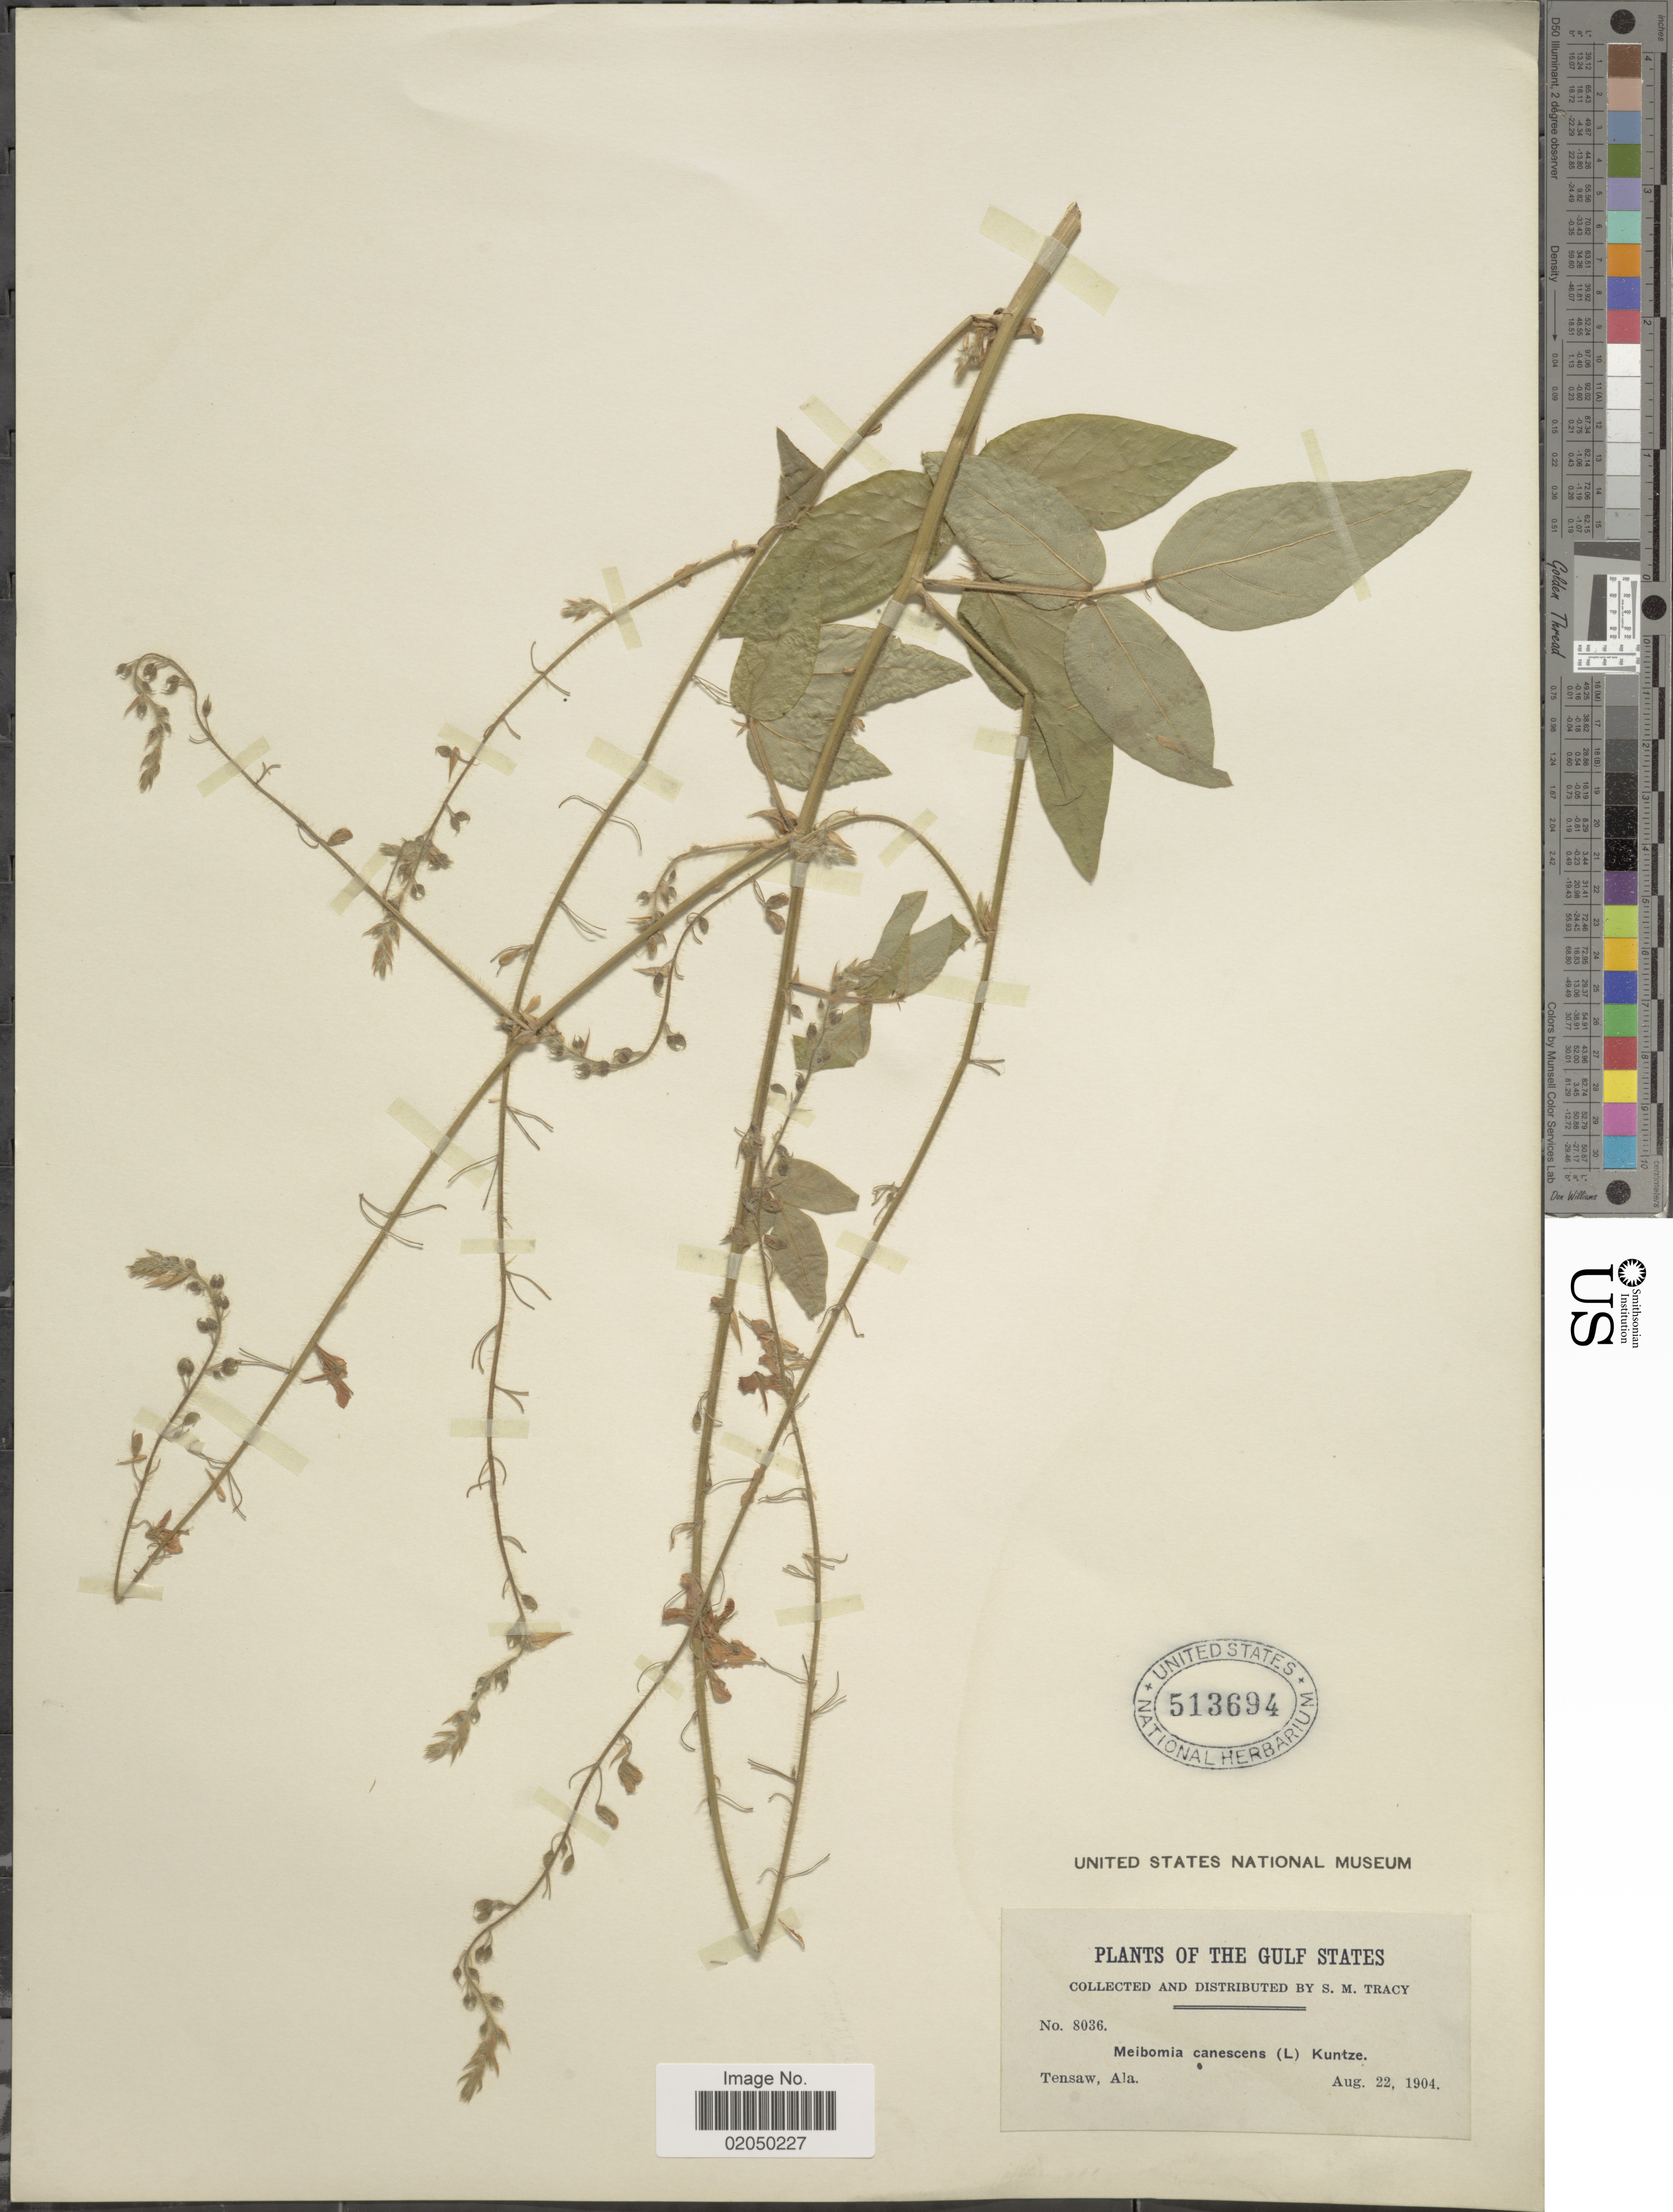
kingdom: Plantae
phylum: Tracheophyta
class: Magnoliopsida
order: Fabales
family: Fabaceae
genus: Desmodium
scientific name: Desmodium canescens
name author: (L.) DC.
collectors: S. M. Tracy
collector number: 8036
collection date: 1904-08-22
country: United States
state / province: Alabama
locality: The Gulf States, Tensaw, Ala.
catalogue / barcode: US 513694